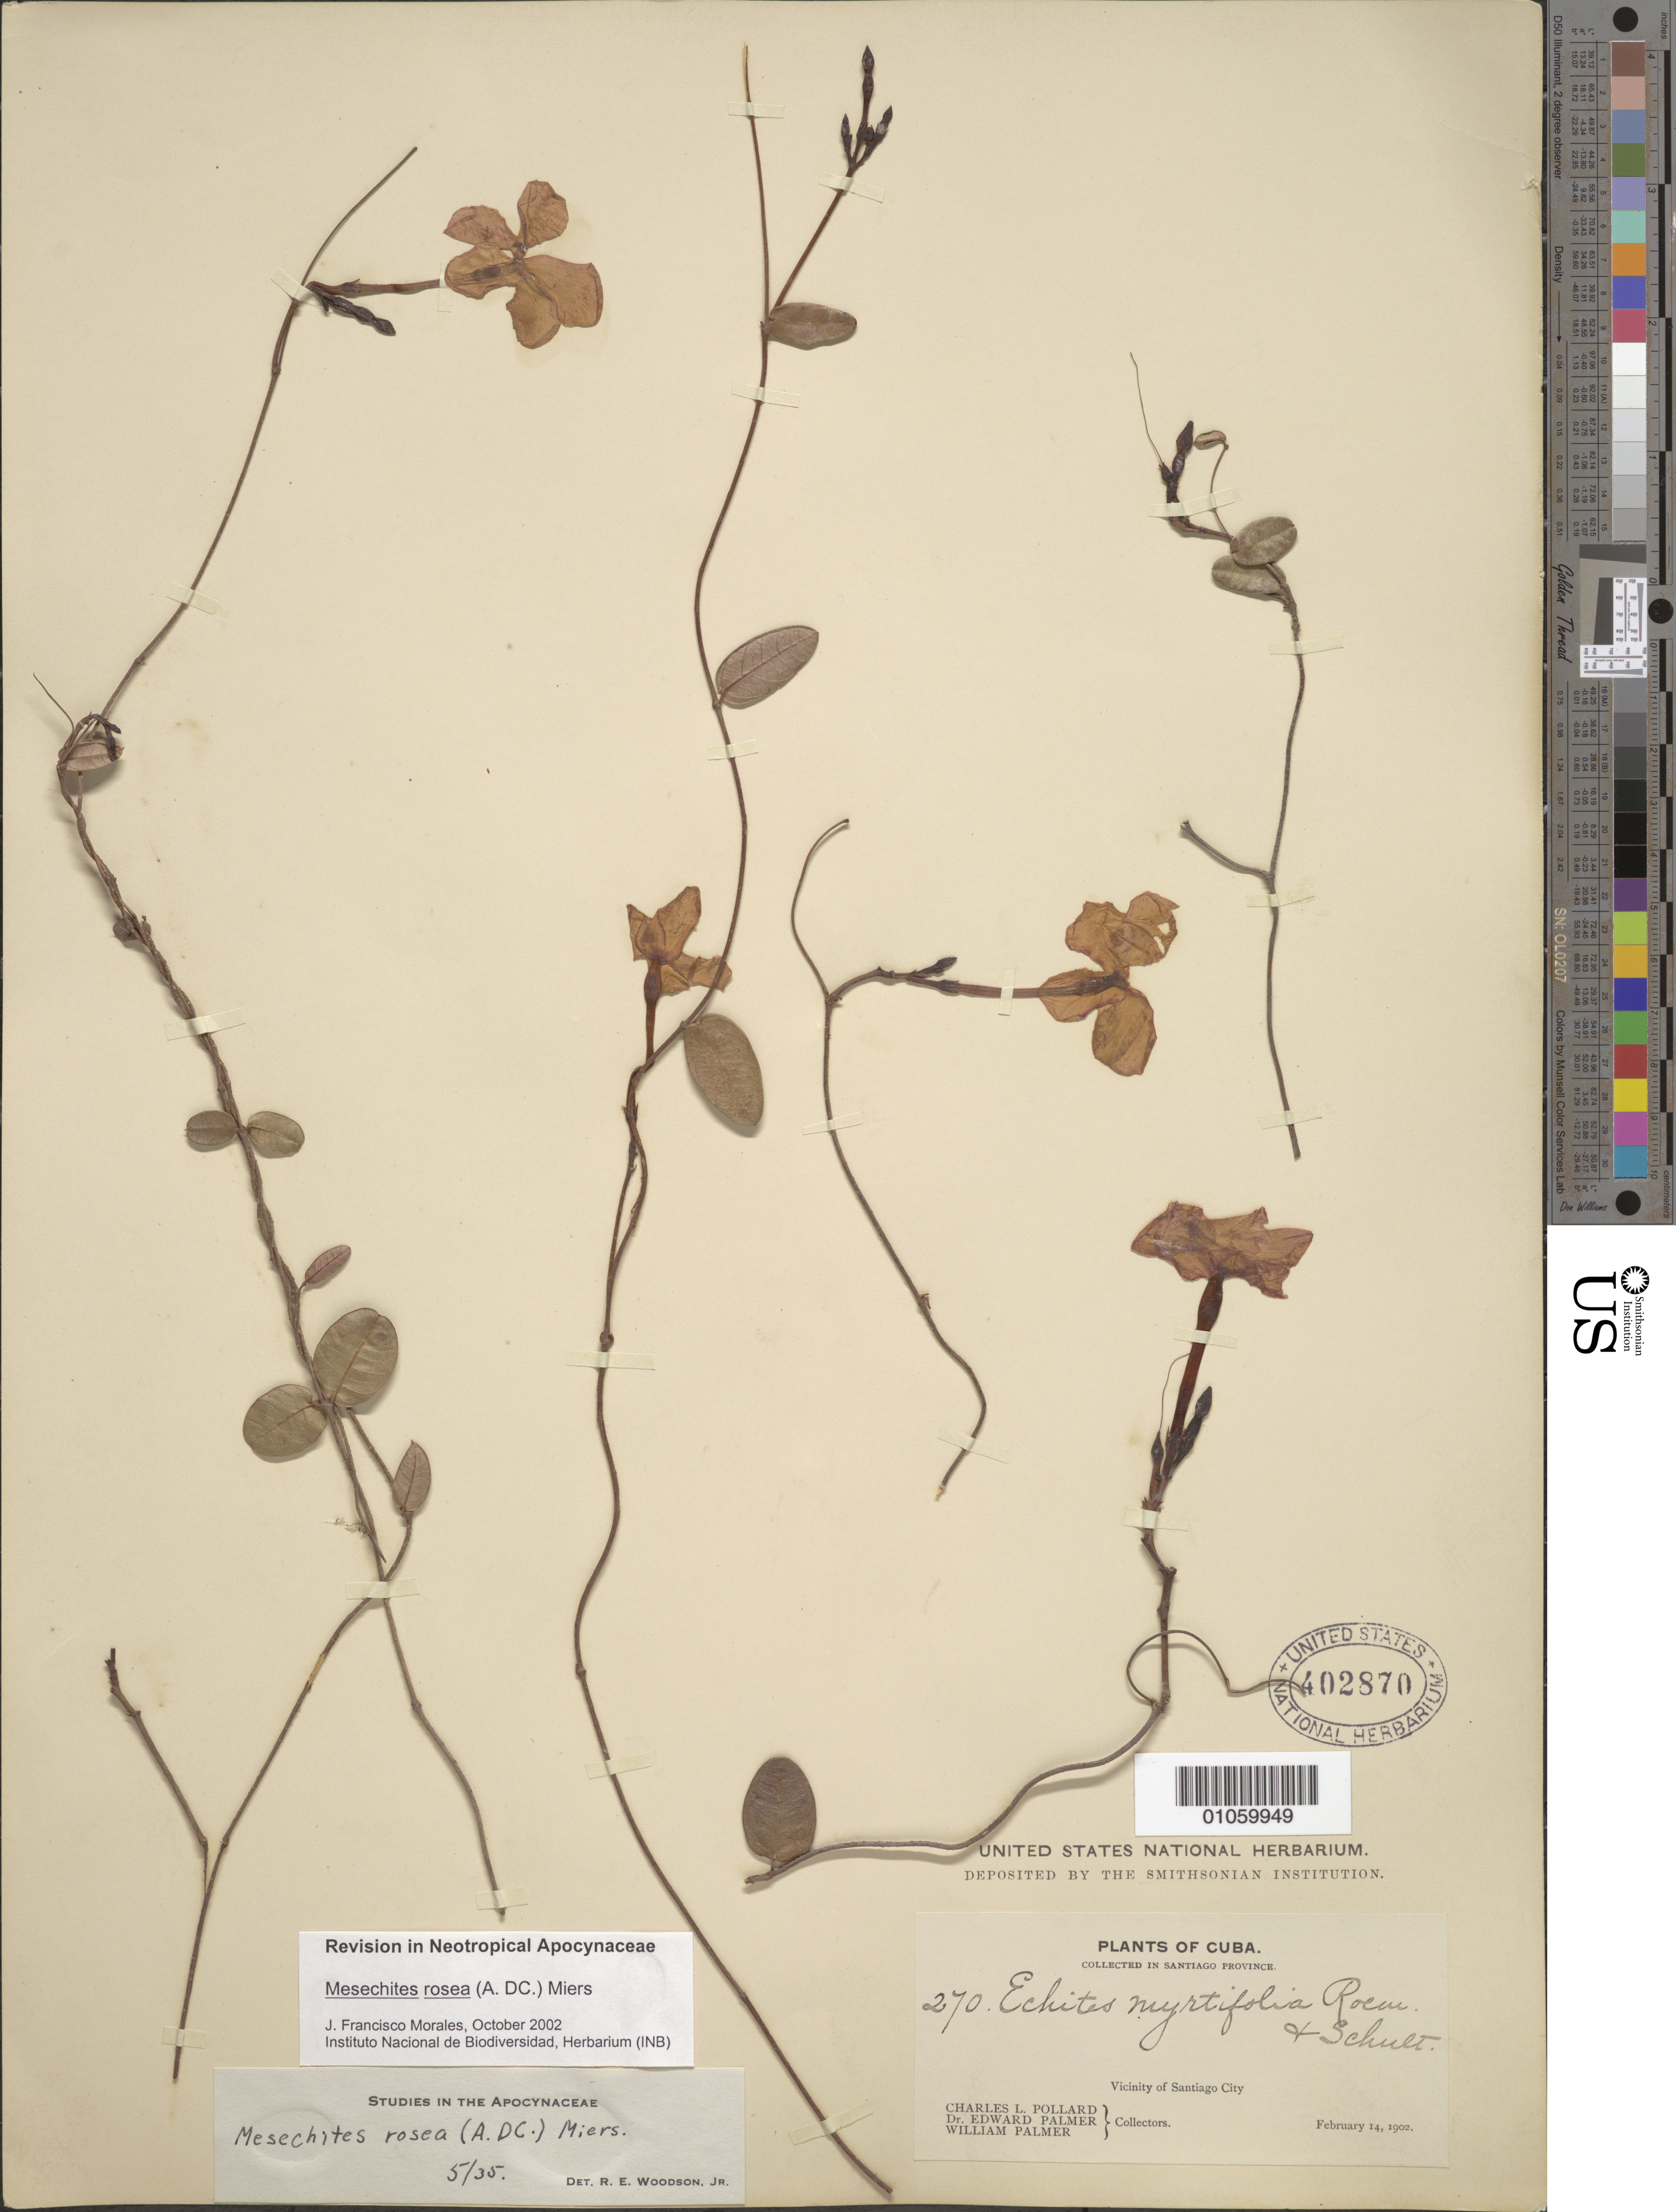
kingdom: Plantae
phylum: Tracheophyta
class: Magnoliopsida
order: Gentianales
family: Apocynaceae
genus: Mesechites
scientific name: Mesechites roseus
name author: (A. DC.) Miers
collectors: C. L. Pollard, E. Palmer & W. Palmer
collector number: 270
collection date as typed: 14 Feb 1902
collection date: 1902-02-14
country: Cuba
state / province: Santiago de Cuba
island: Cuba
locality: Vicinity of Santiago City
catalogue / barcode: US 402870